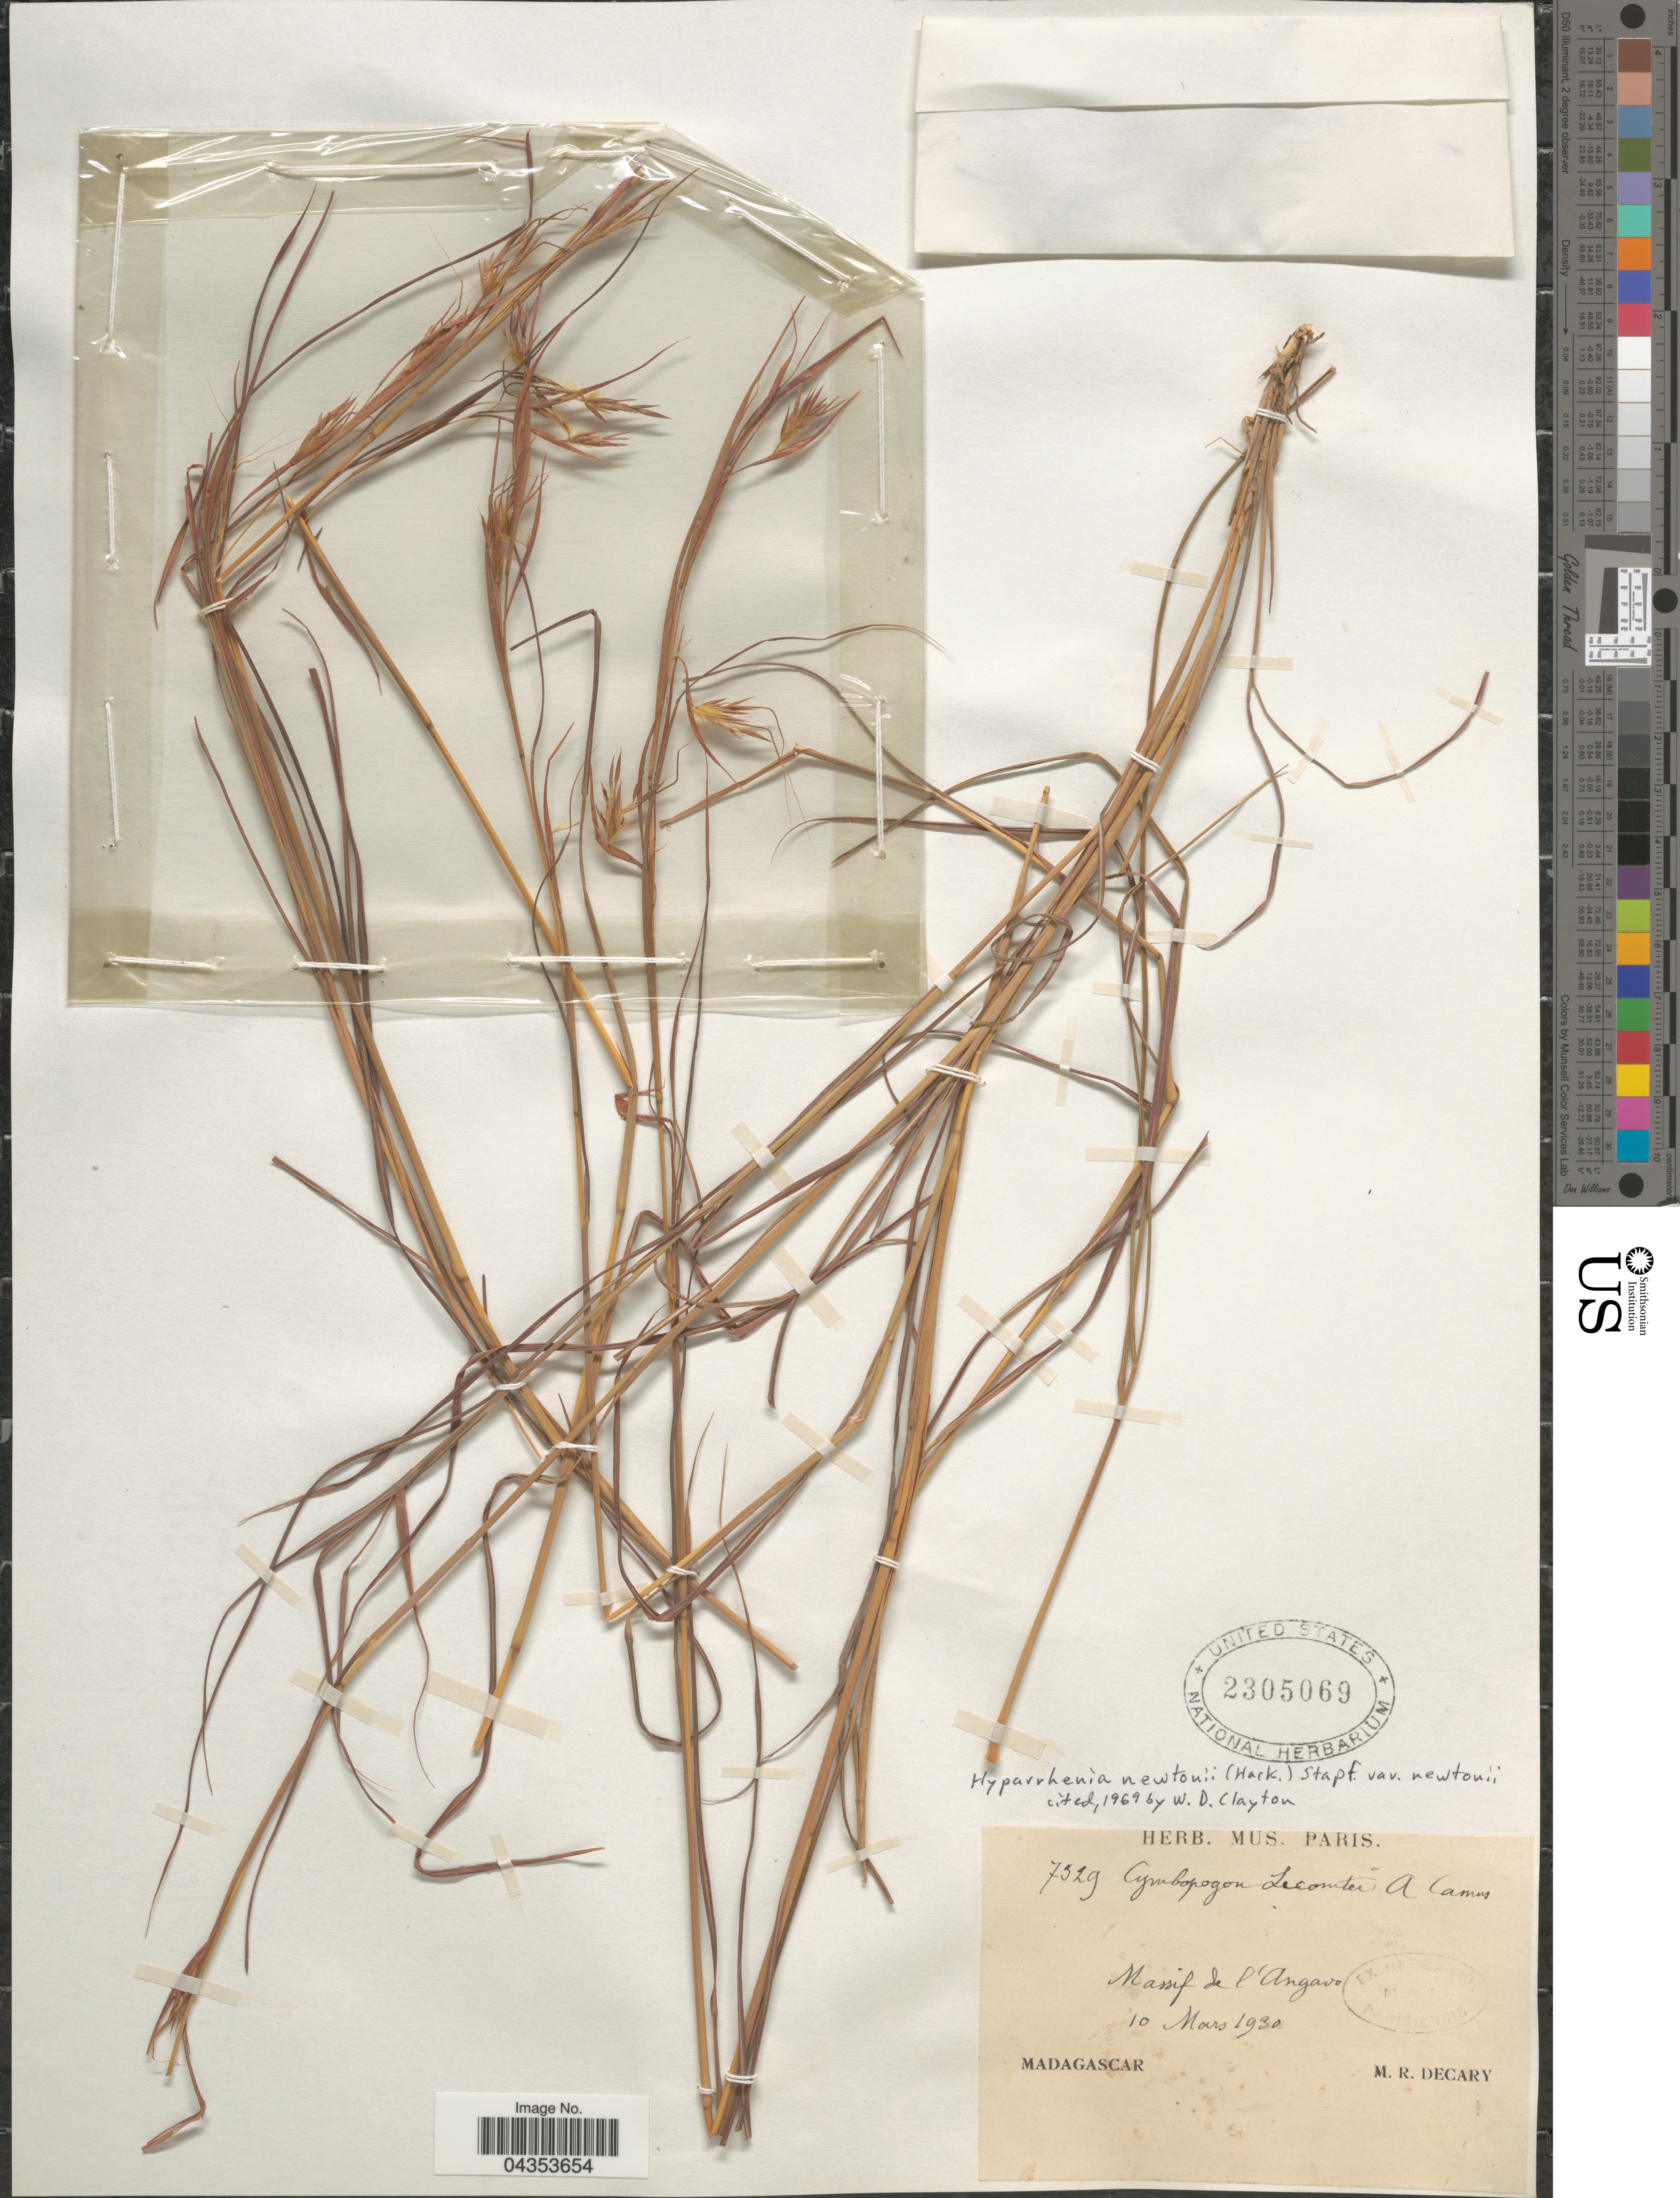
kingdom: Plantae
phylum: Tracheophyta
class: Liliopsida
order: Poales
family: Poaceae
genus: Hyparrhenia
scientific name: Hyparrhenia newtonii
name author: (Hack.) Staf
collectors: R. Decary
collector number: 7329*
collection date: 1930-03-10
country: Madagascar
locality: Massif de l'Angavo.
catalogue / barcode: US 2305069